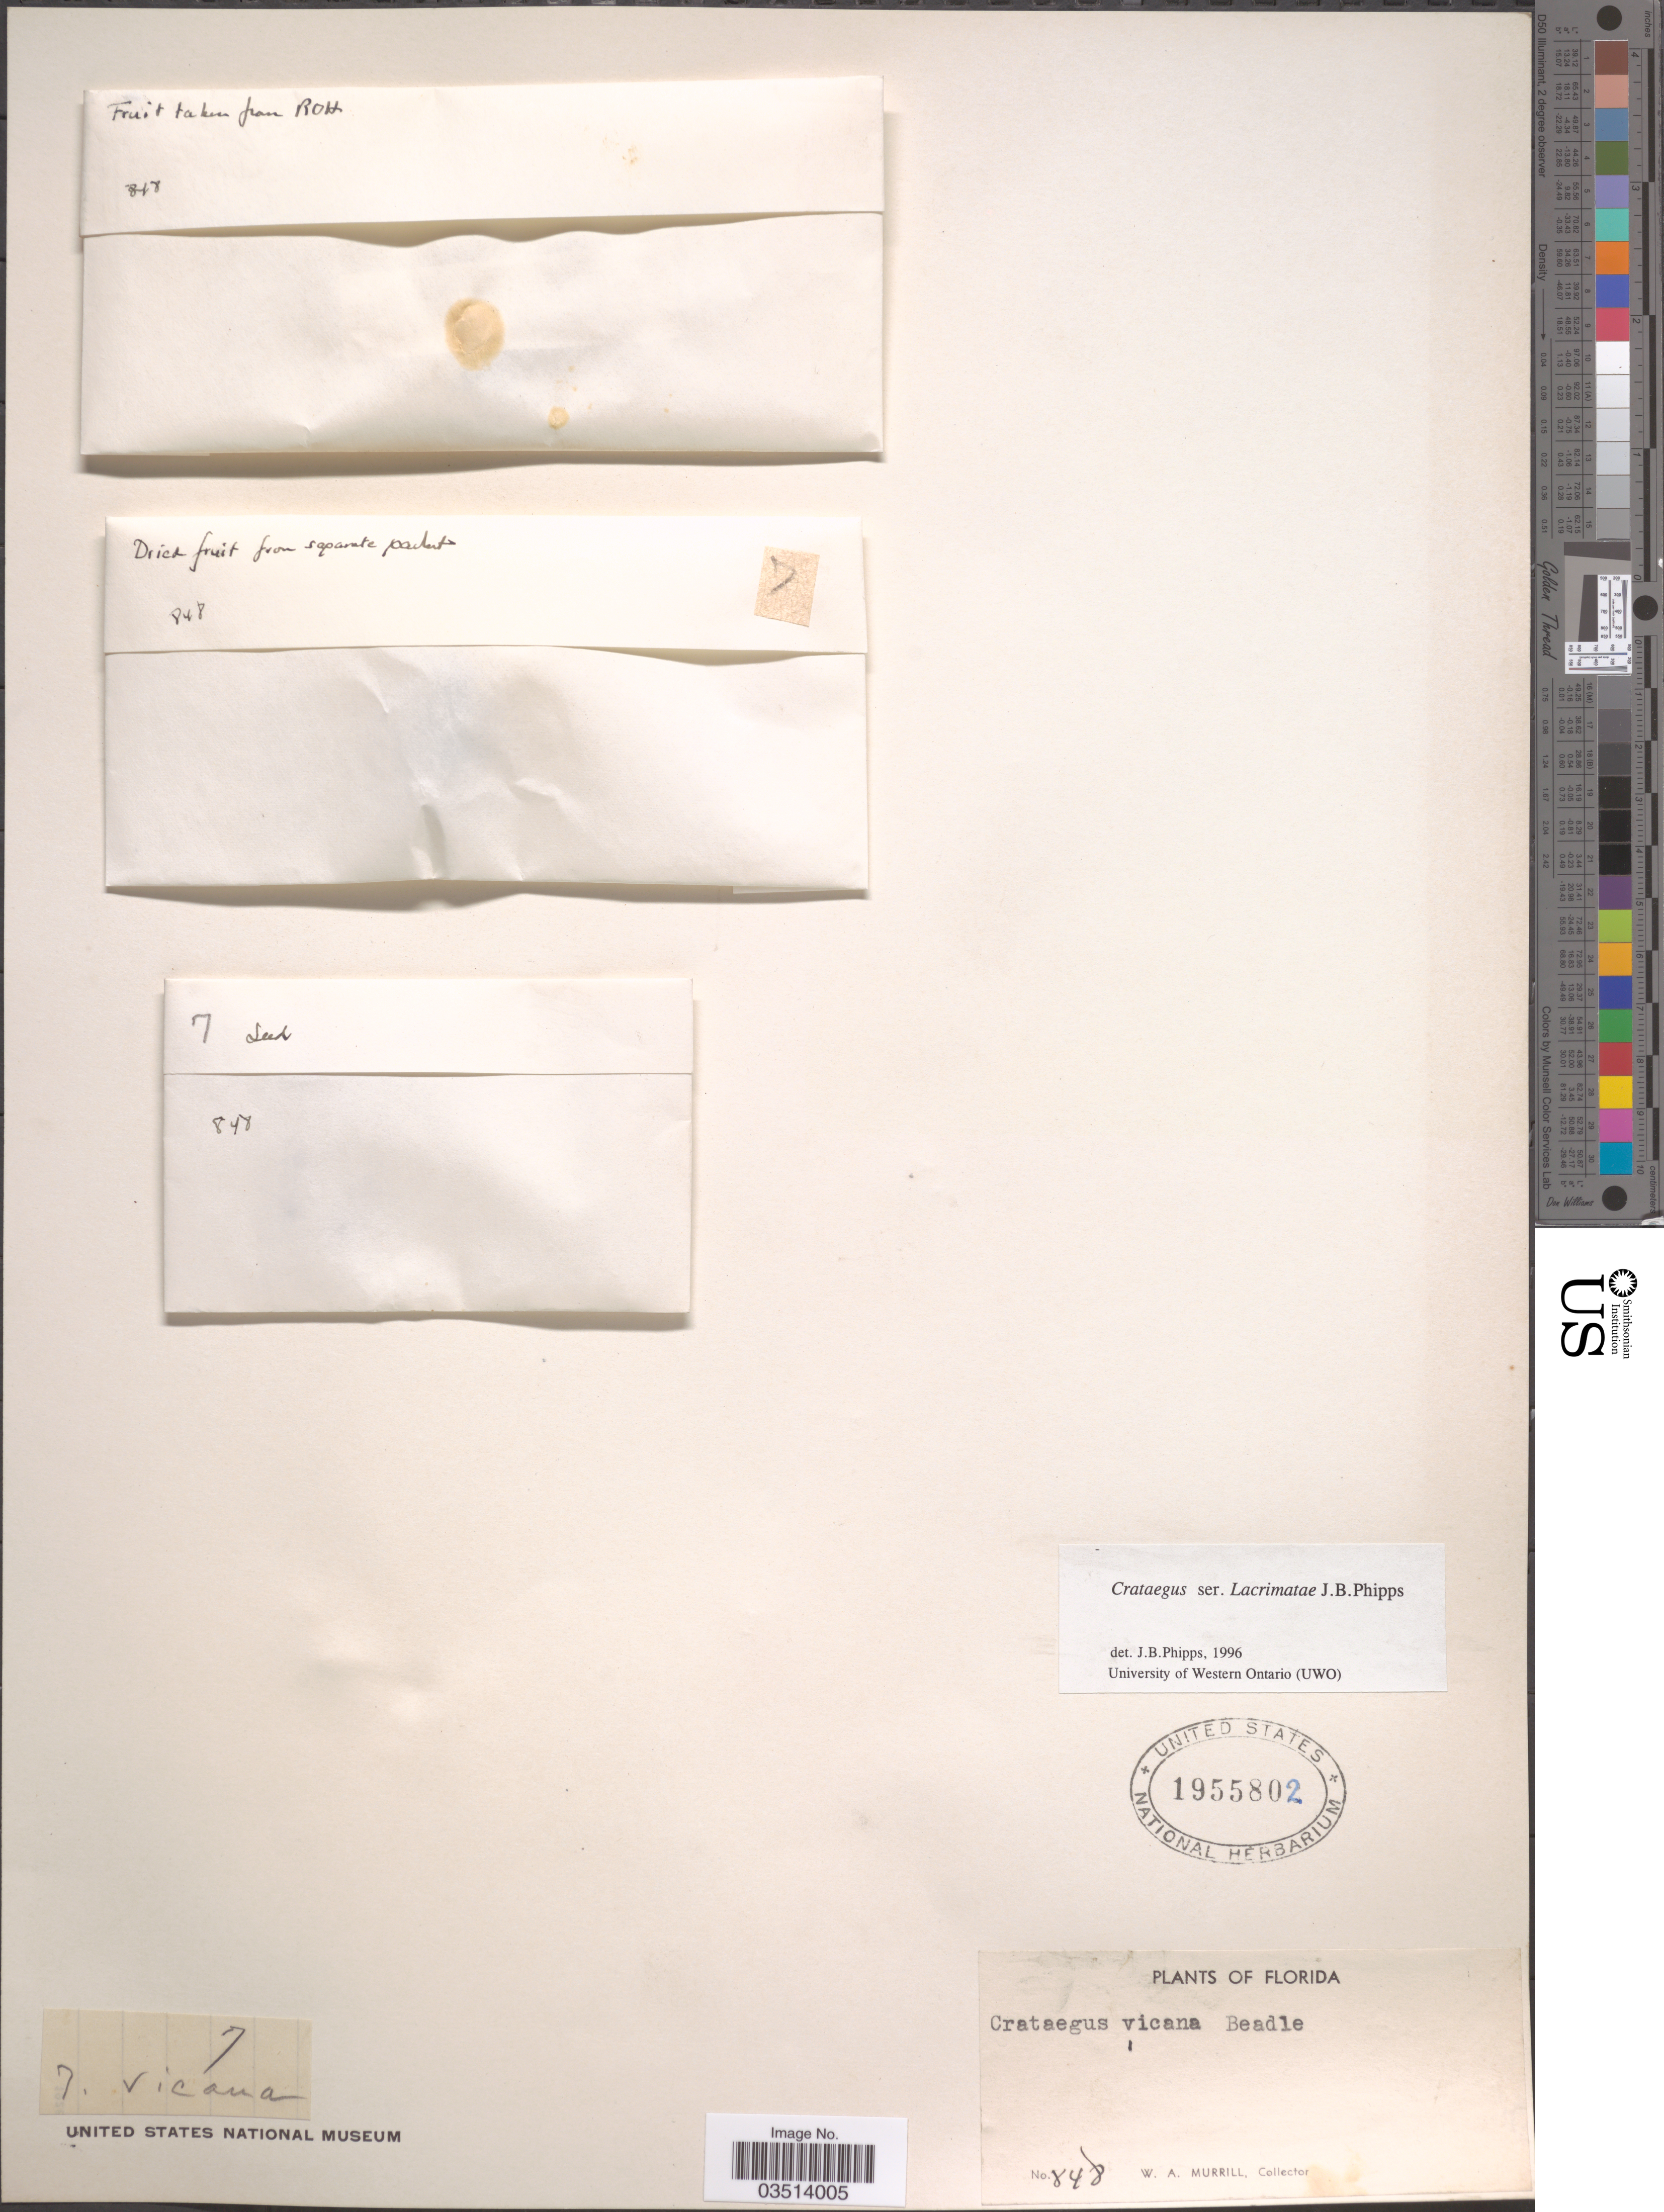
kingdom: Plantae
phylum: Tracheophyta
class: Magnoliopsida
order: Rosales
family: Rosaceae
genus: Crataegus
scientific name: Crataegus condigna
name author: Beadle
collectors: W. A. Murrill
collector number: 848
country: United States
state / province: Florida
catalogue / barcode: US 1955802